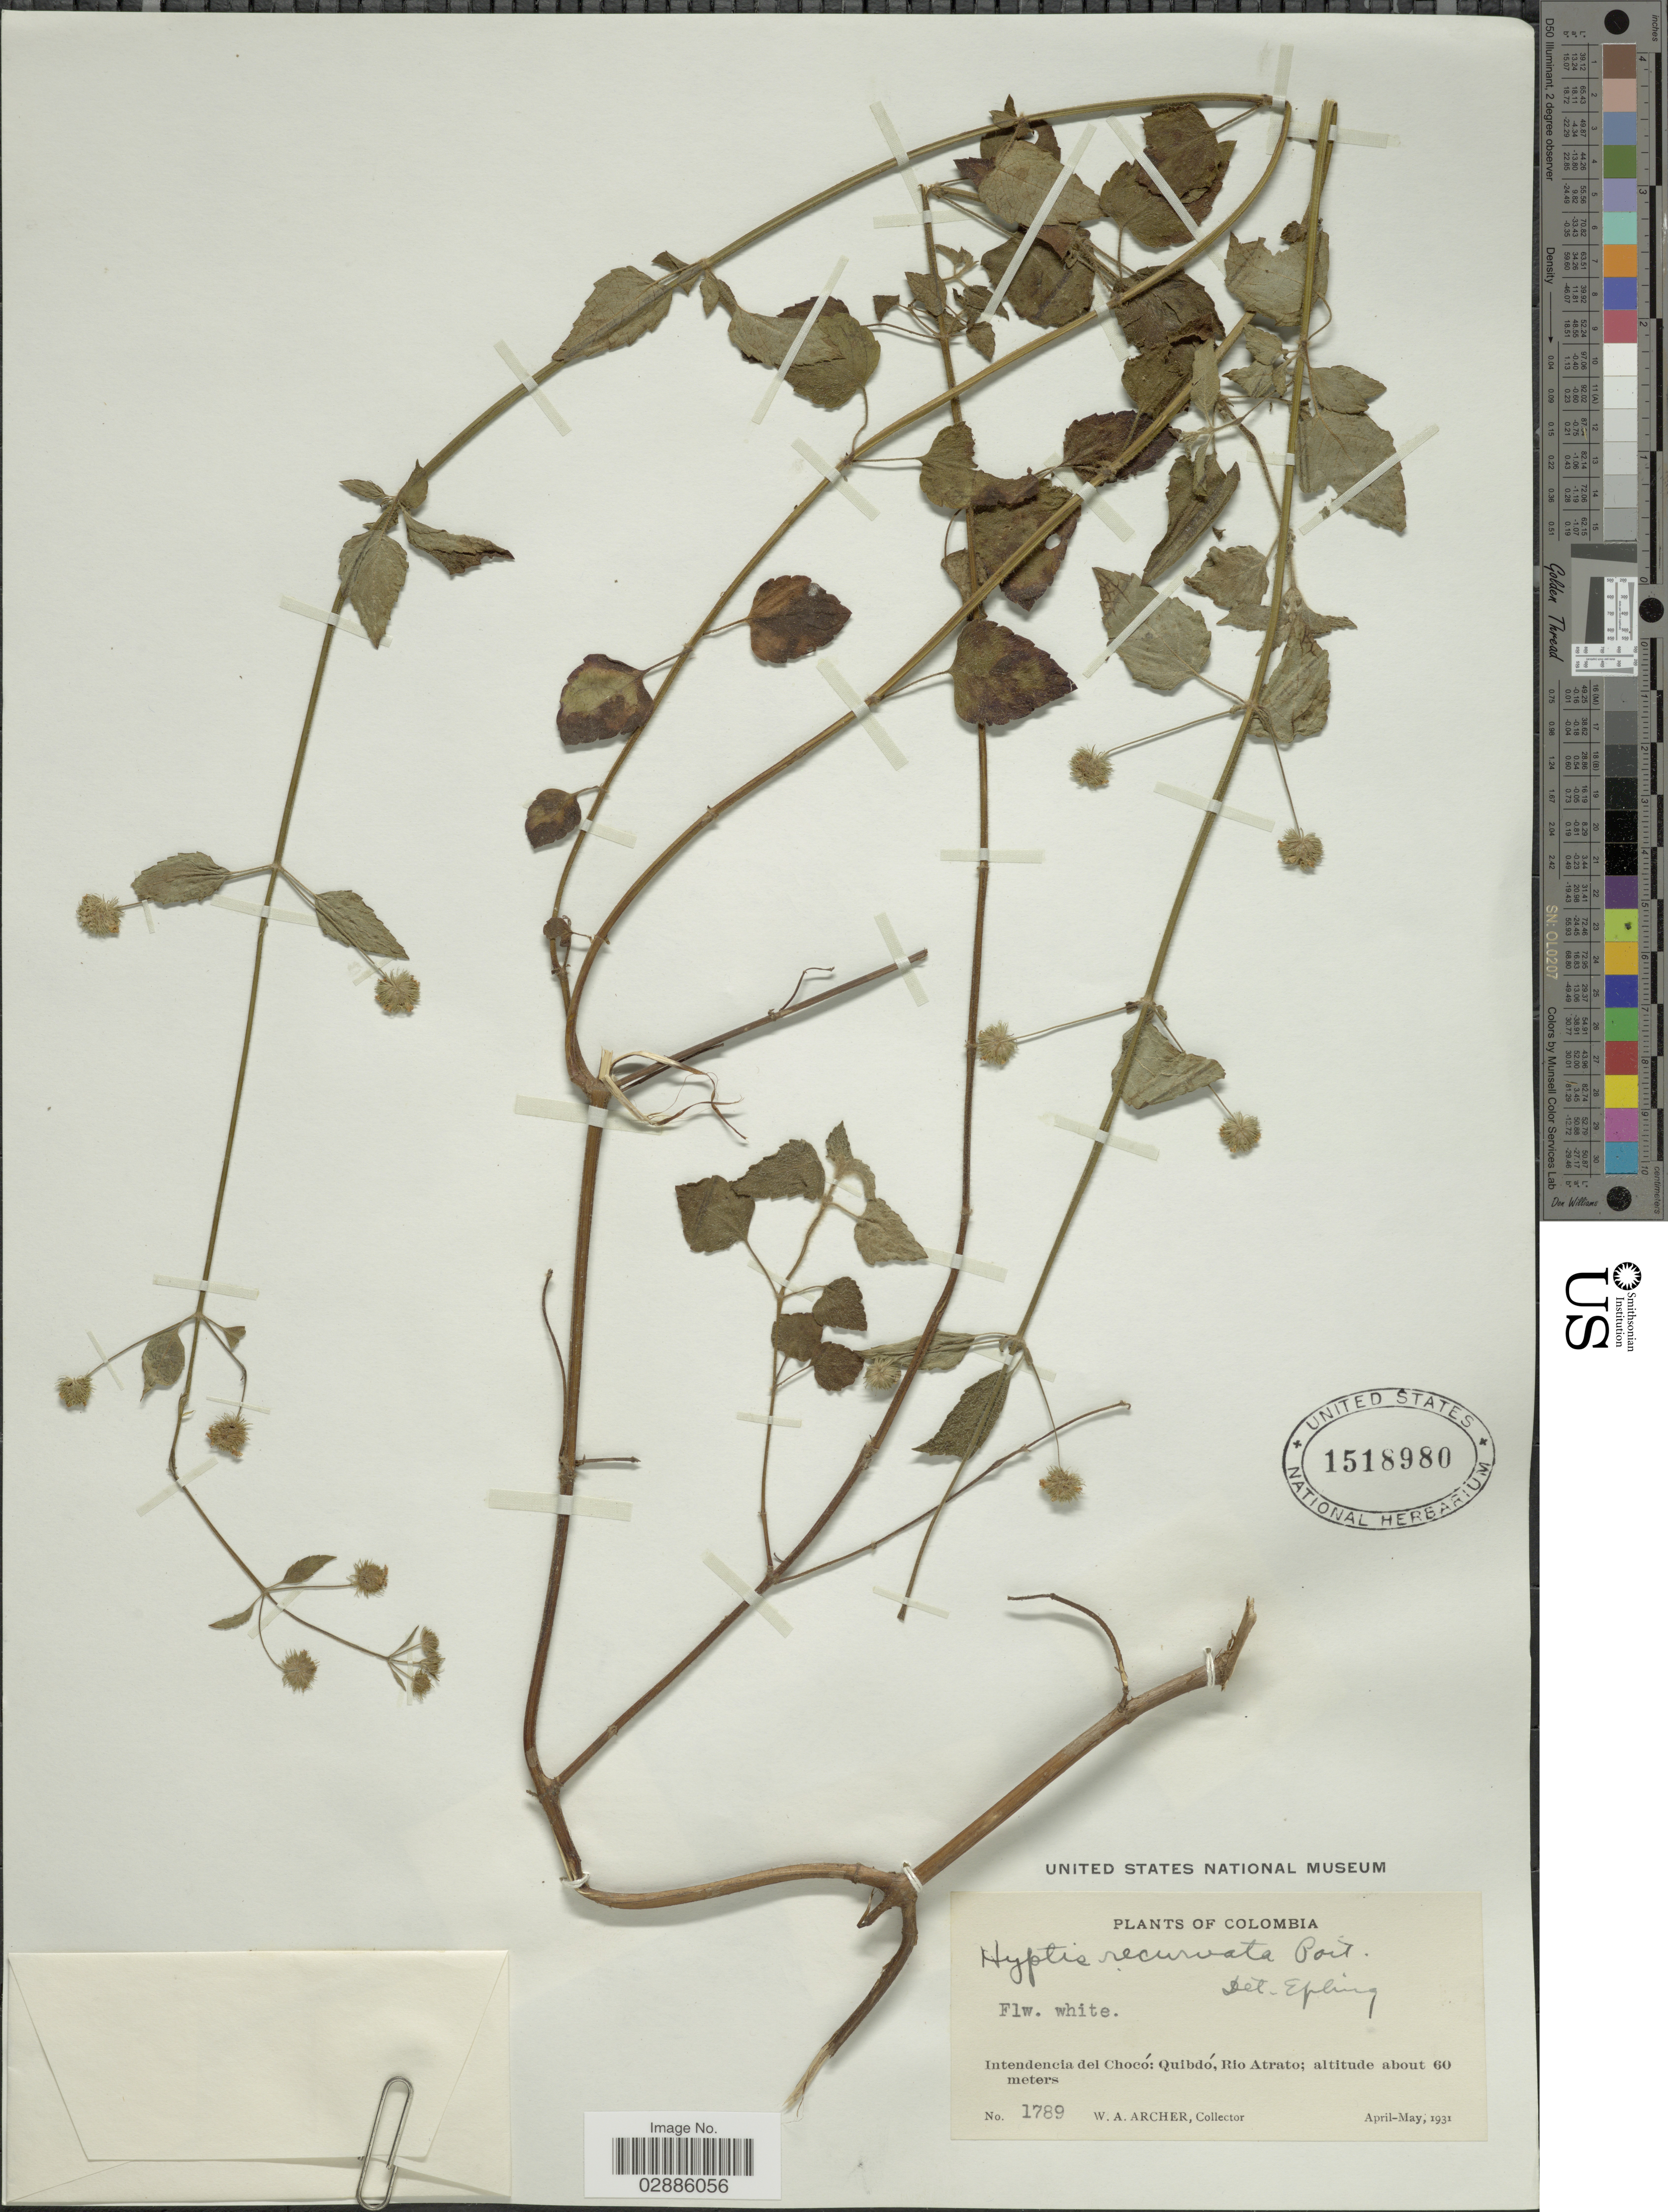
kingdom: Plantae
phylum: Tracheophyta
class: Magnoliopsida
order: Lamiales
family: Lamiaceae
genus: Hyptis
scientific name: Hyptis recurvata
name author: Poit.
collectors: W. Archer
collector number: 1789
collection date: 1931-04/1931-05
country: Colombia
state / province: Chocó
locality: Intendencia del Chocó: Quibdó, Rio Atrato.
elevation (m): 60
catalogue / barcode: US 1518980